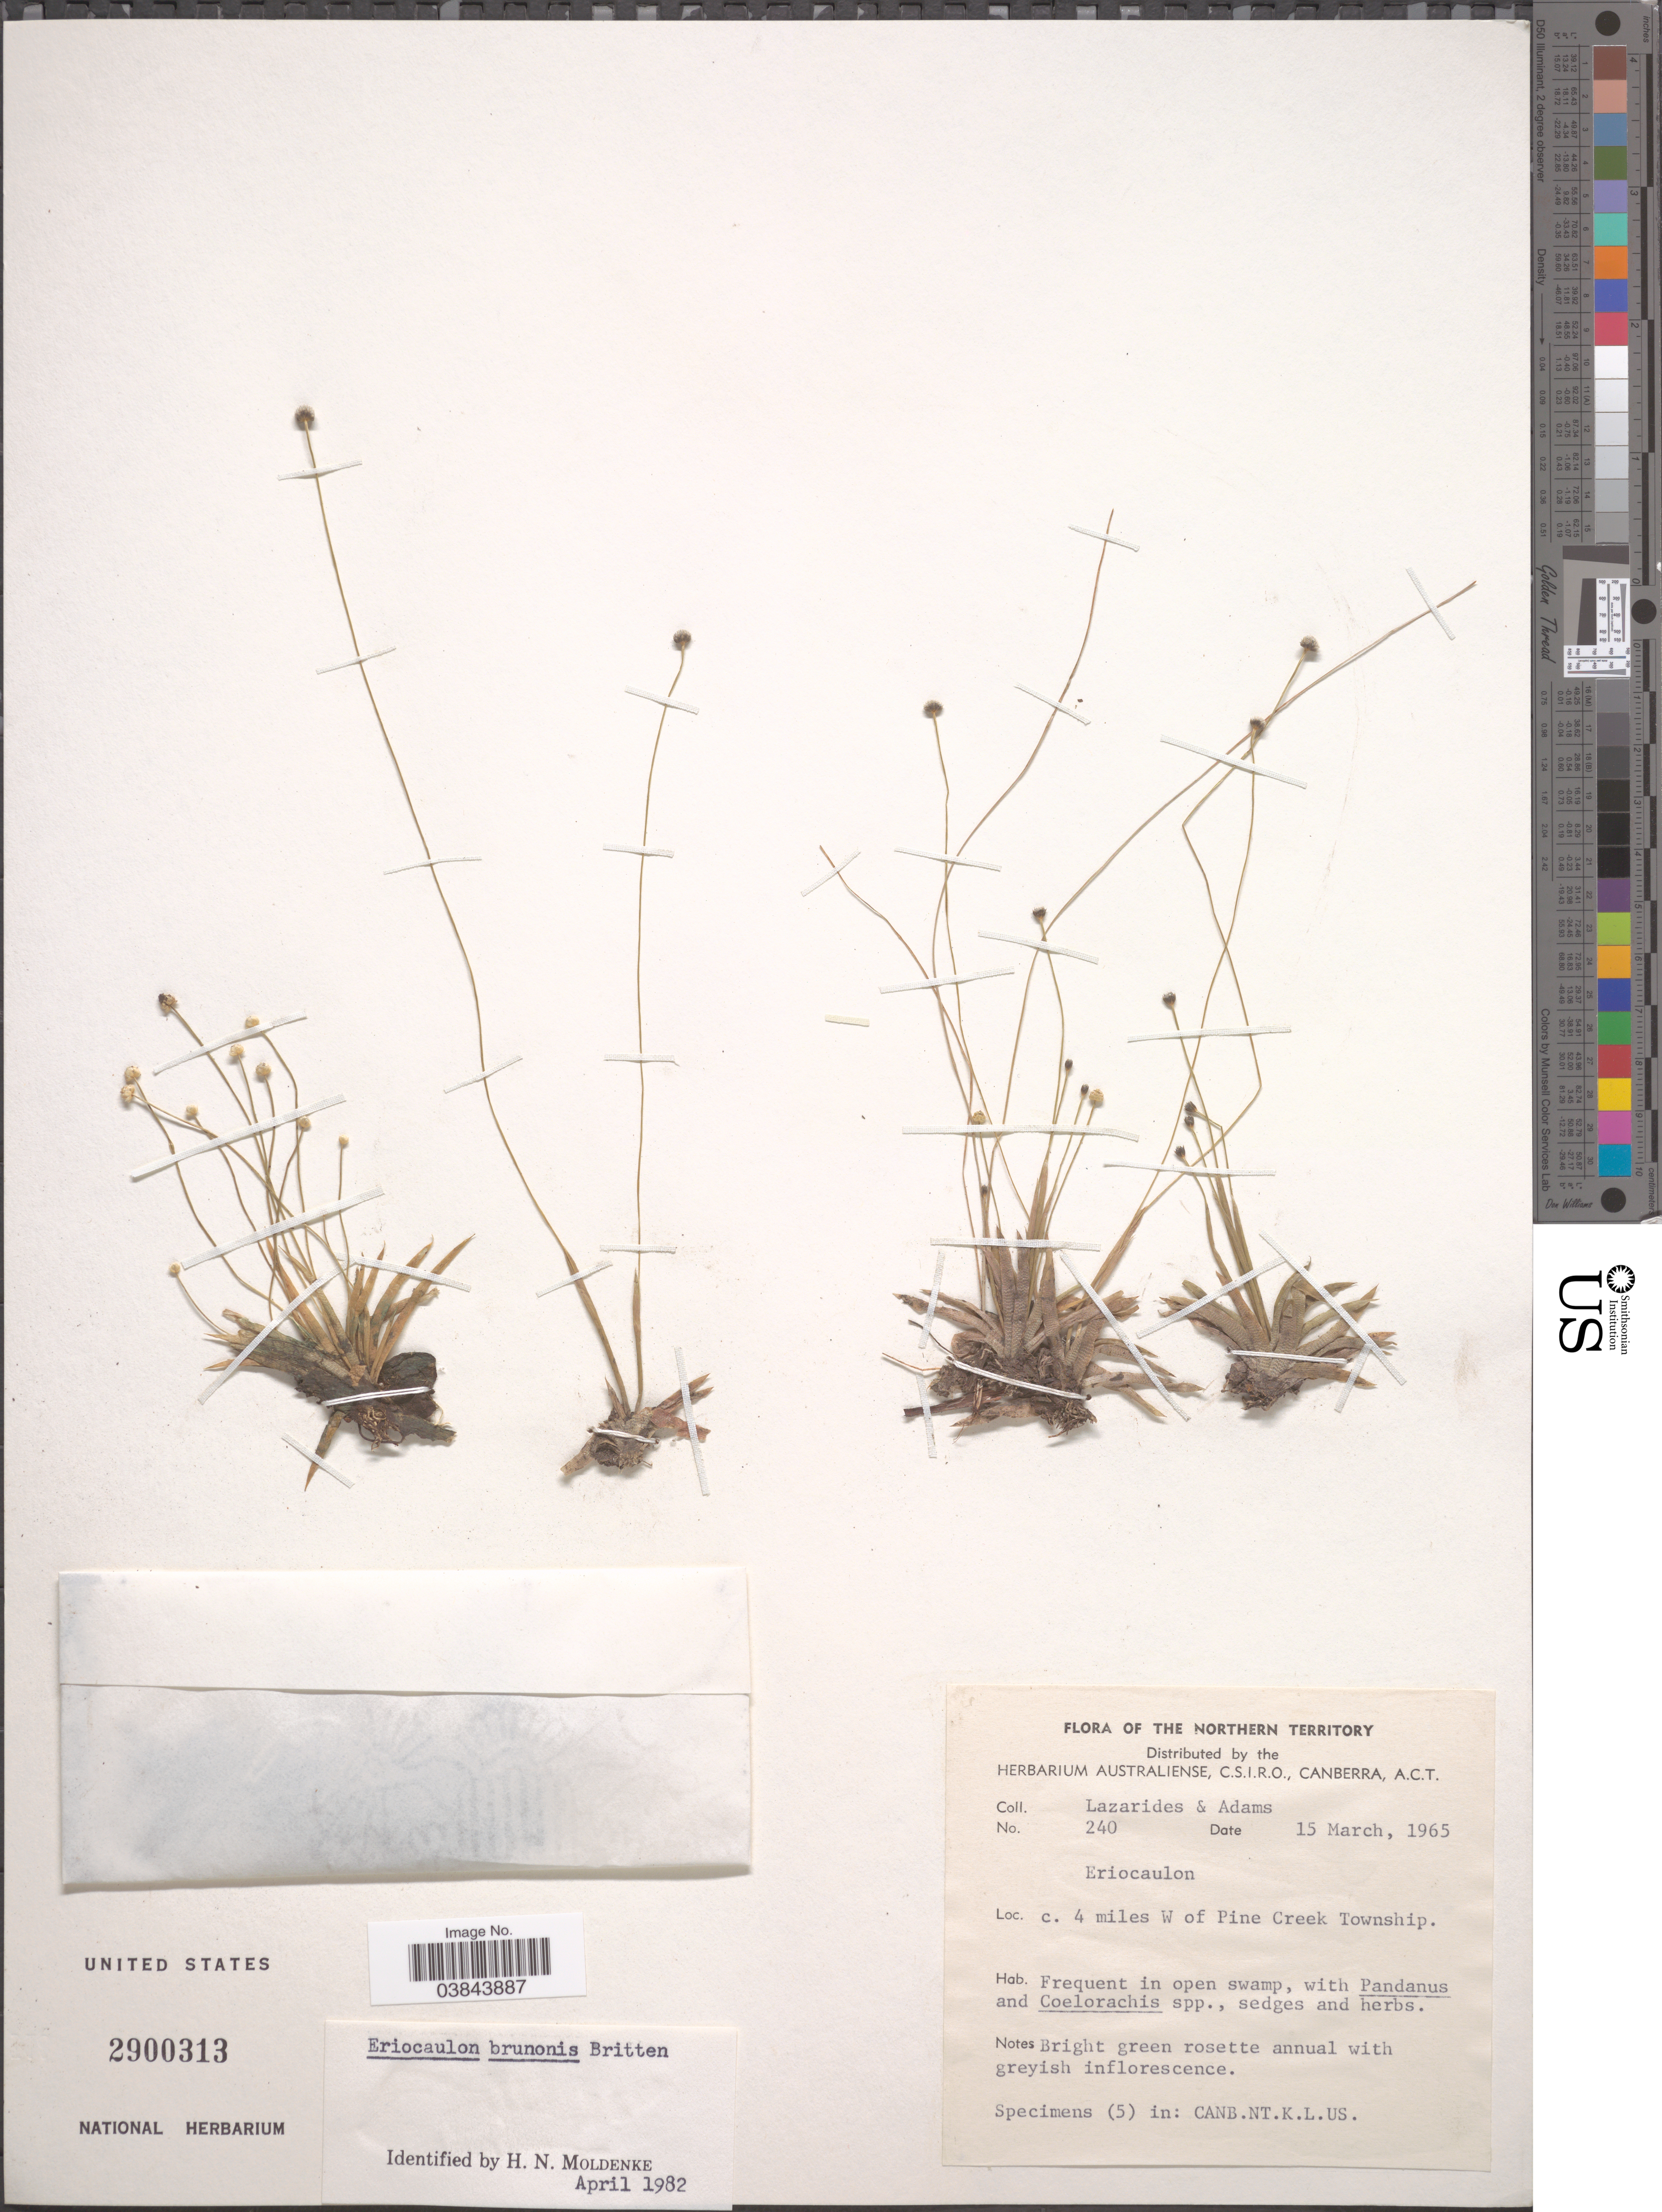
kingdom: Plantae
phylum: Tracheophyta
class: Liliopsida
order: Poales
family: Eriocaulaceae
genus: Eriocaulon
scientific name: Eriocaulon brunonis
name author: Britten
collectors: M. Lazarides & Adams, --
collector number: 240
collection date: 1965-03-15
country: Australia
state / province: Northern Territory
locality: C. 4 miles W of Pine Creek Township.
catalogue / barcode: US 2900313